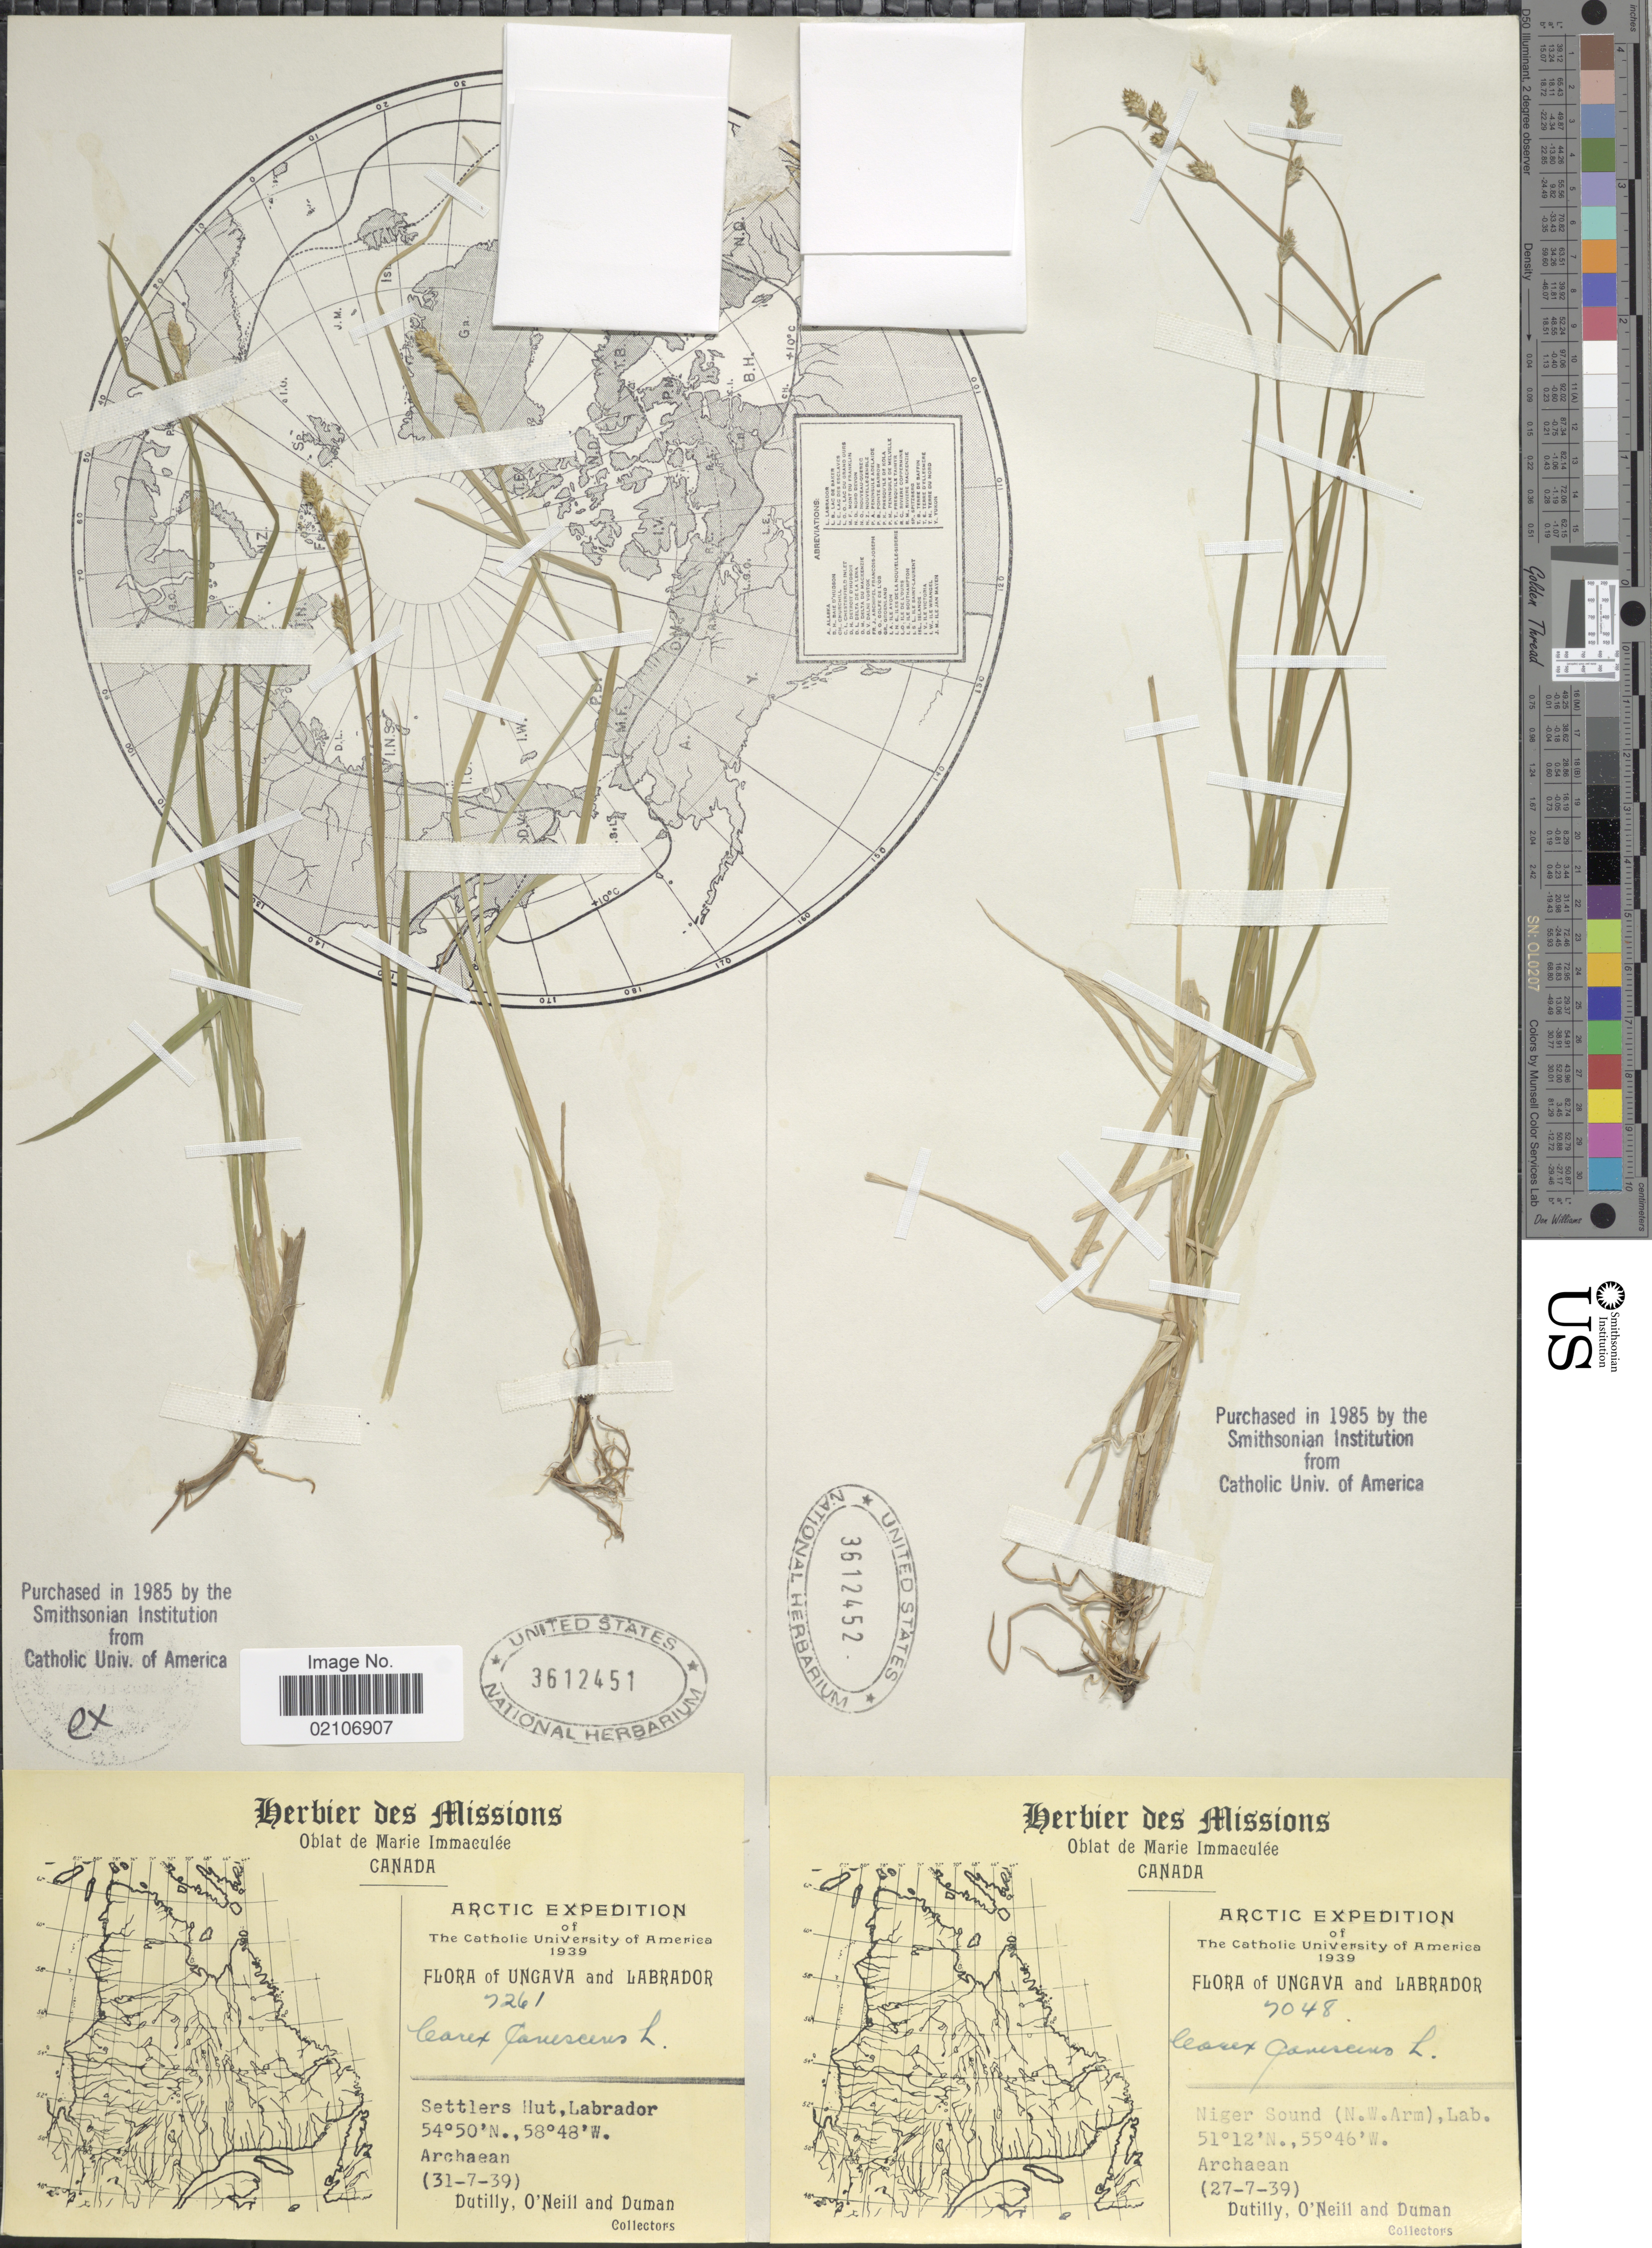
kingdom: Plantae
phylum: Tracheophyta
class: Liliopsida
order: Poales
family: Cyperaceae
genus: Carex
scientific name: Carex canescens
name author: L.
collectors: -. Dutilly, -. O'Neill & -. Duman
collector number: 7261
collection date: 1939-07-31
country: Canada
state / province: Newfoundland and Labrador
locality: Settlers Hut, Labrador. Archaean, Arctic.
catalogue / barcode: US 3612451